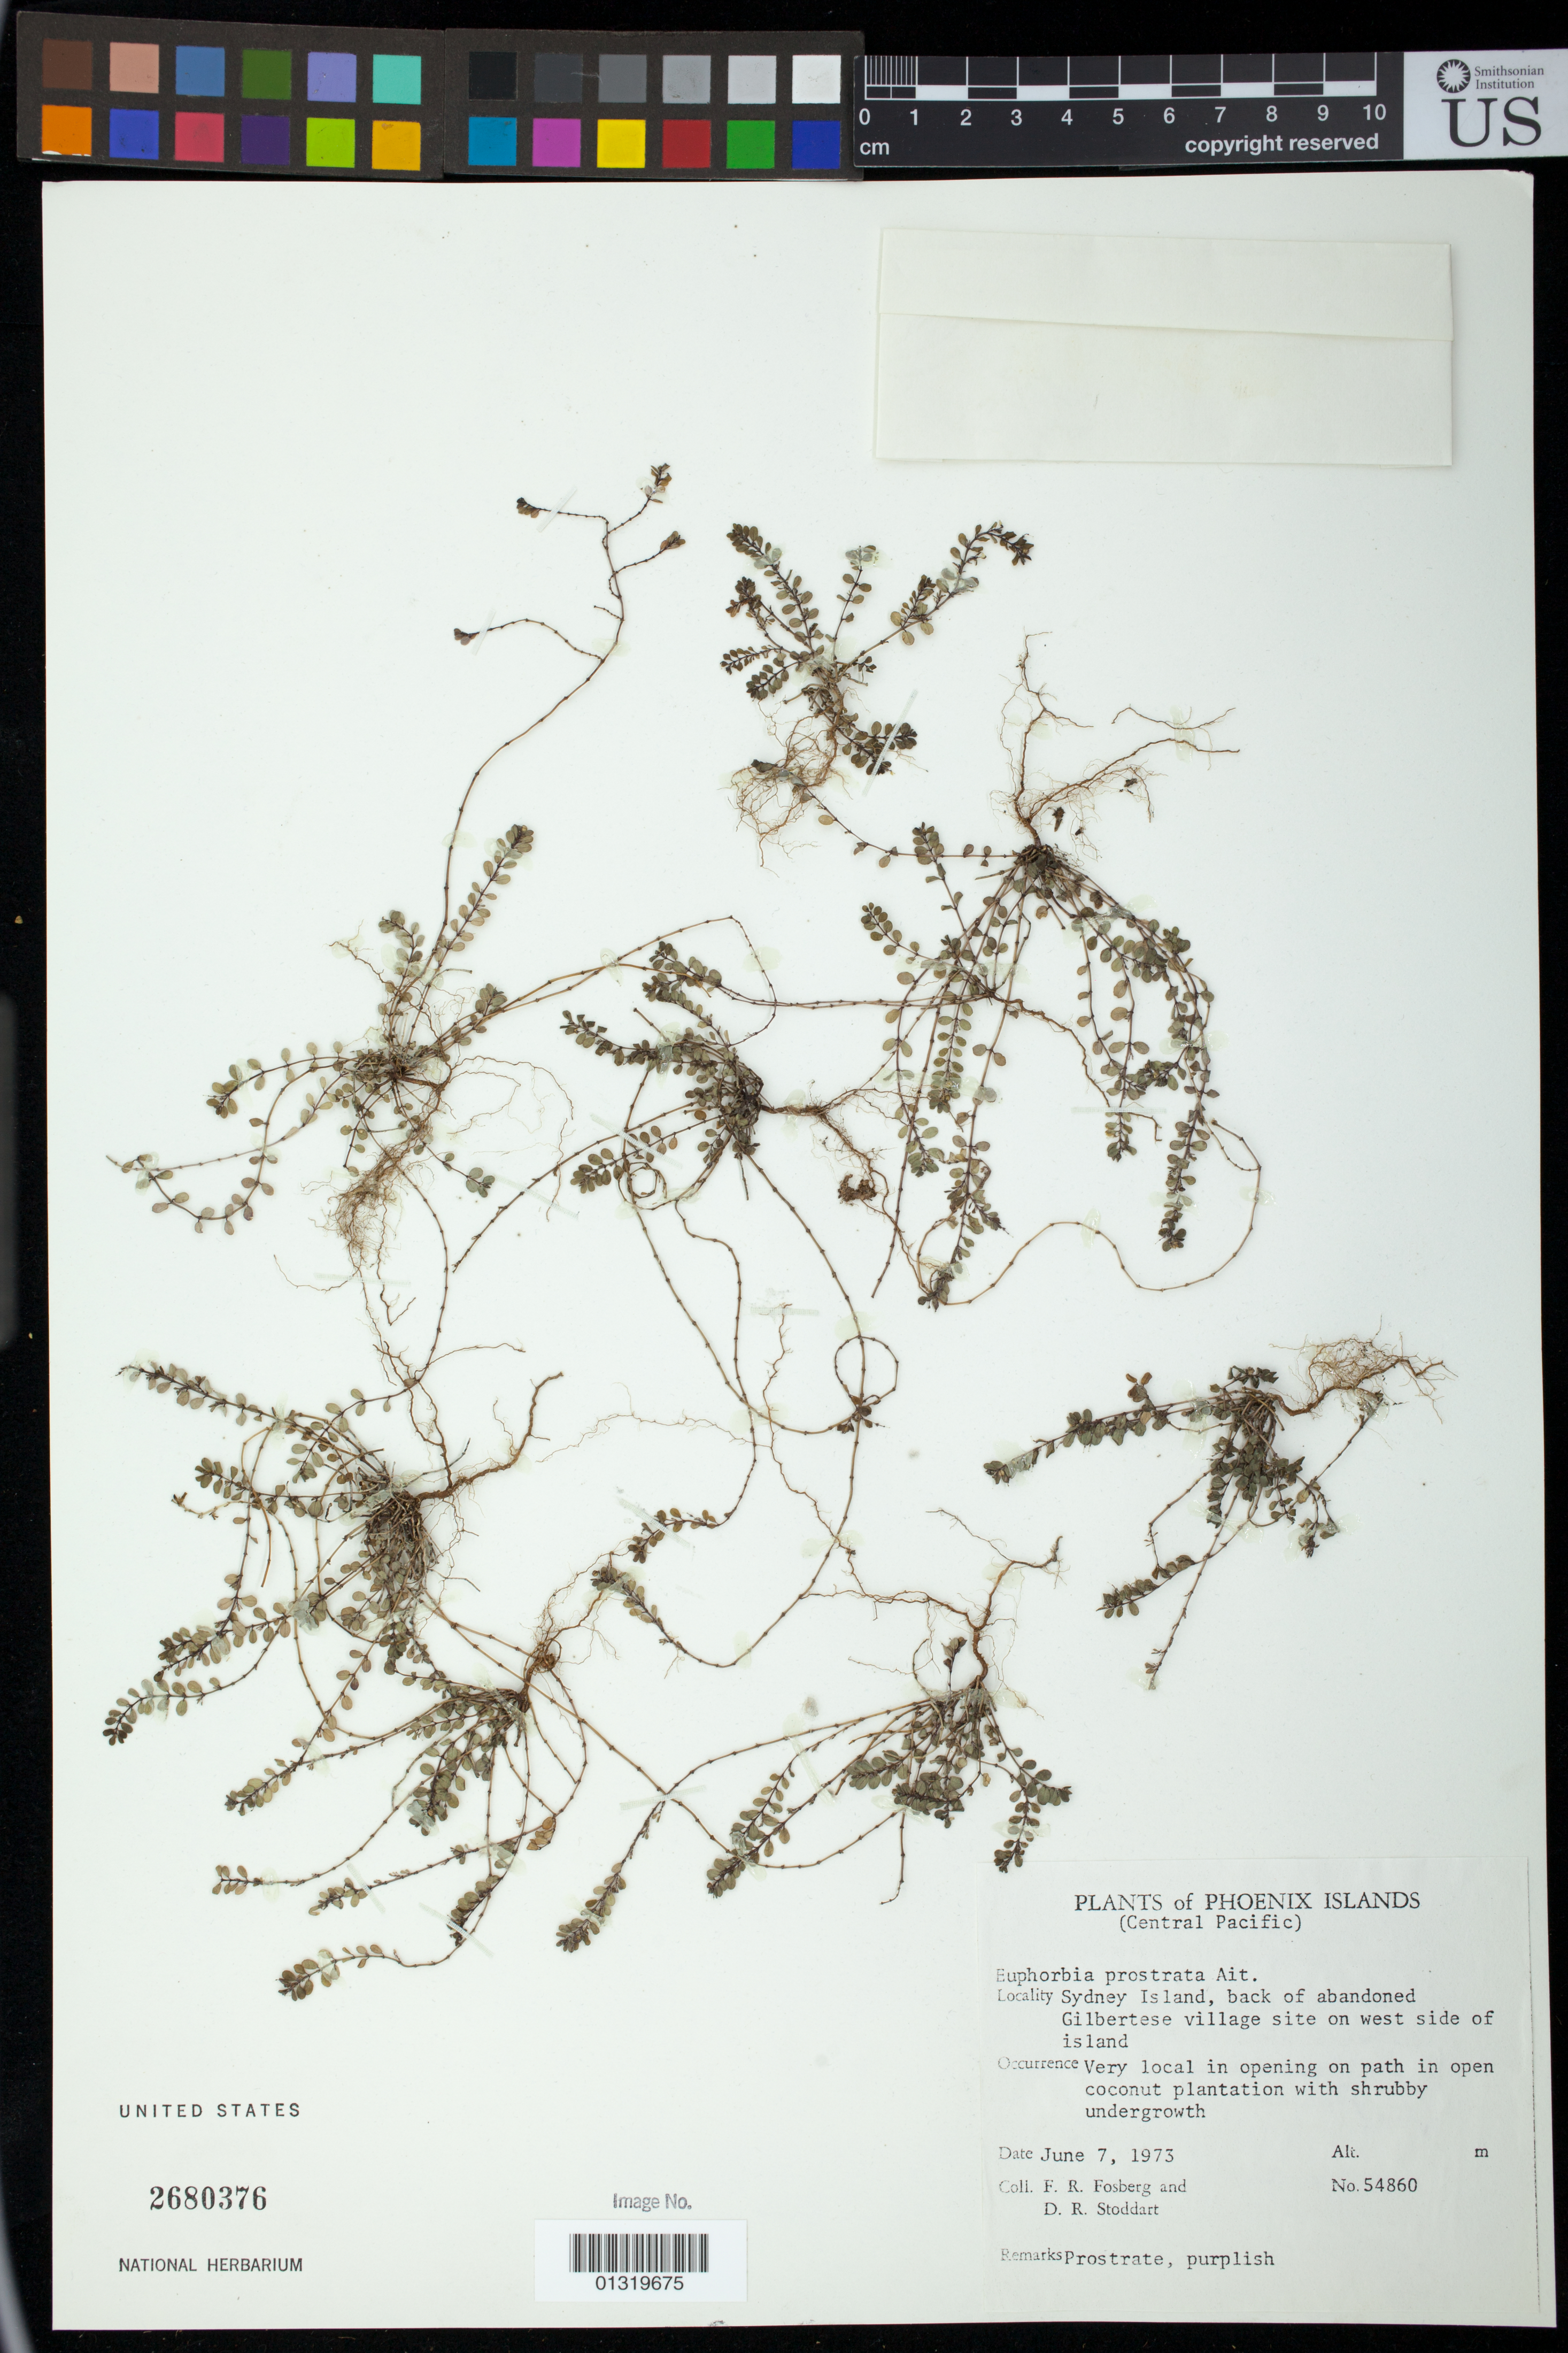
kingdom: Plantae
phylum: Tracheophyta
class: Magnoliopsida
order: Malpighiales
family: Euphorbiaceae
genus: Euphorbia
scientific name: Euphorbia prostrata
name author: Aiton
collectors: F. R. Fosberg & D. R. Stoddart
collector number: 54860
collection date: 1973-06-07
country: Kiribati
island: Manra [Sydney] Island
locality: Sydney [Manra] Island, back of abandoned Gilbertese village site on west side of island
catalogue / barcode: US 2680376